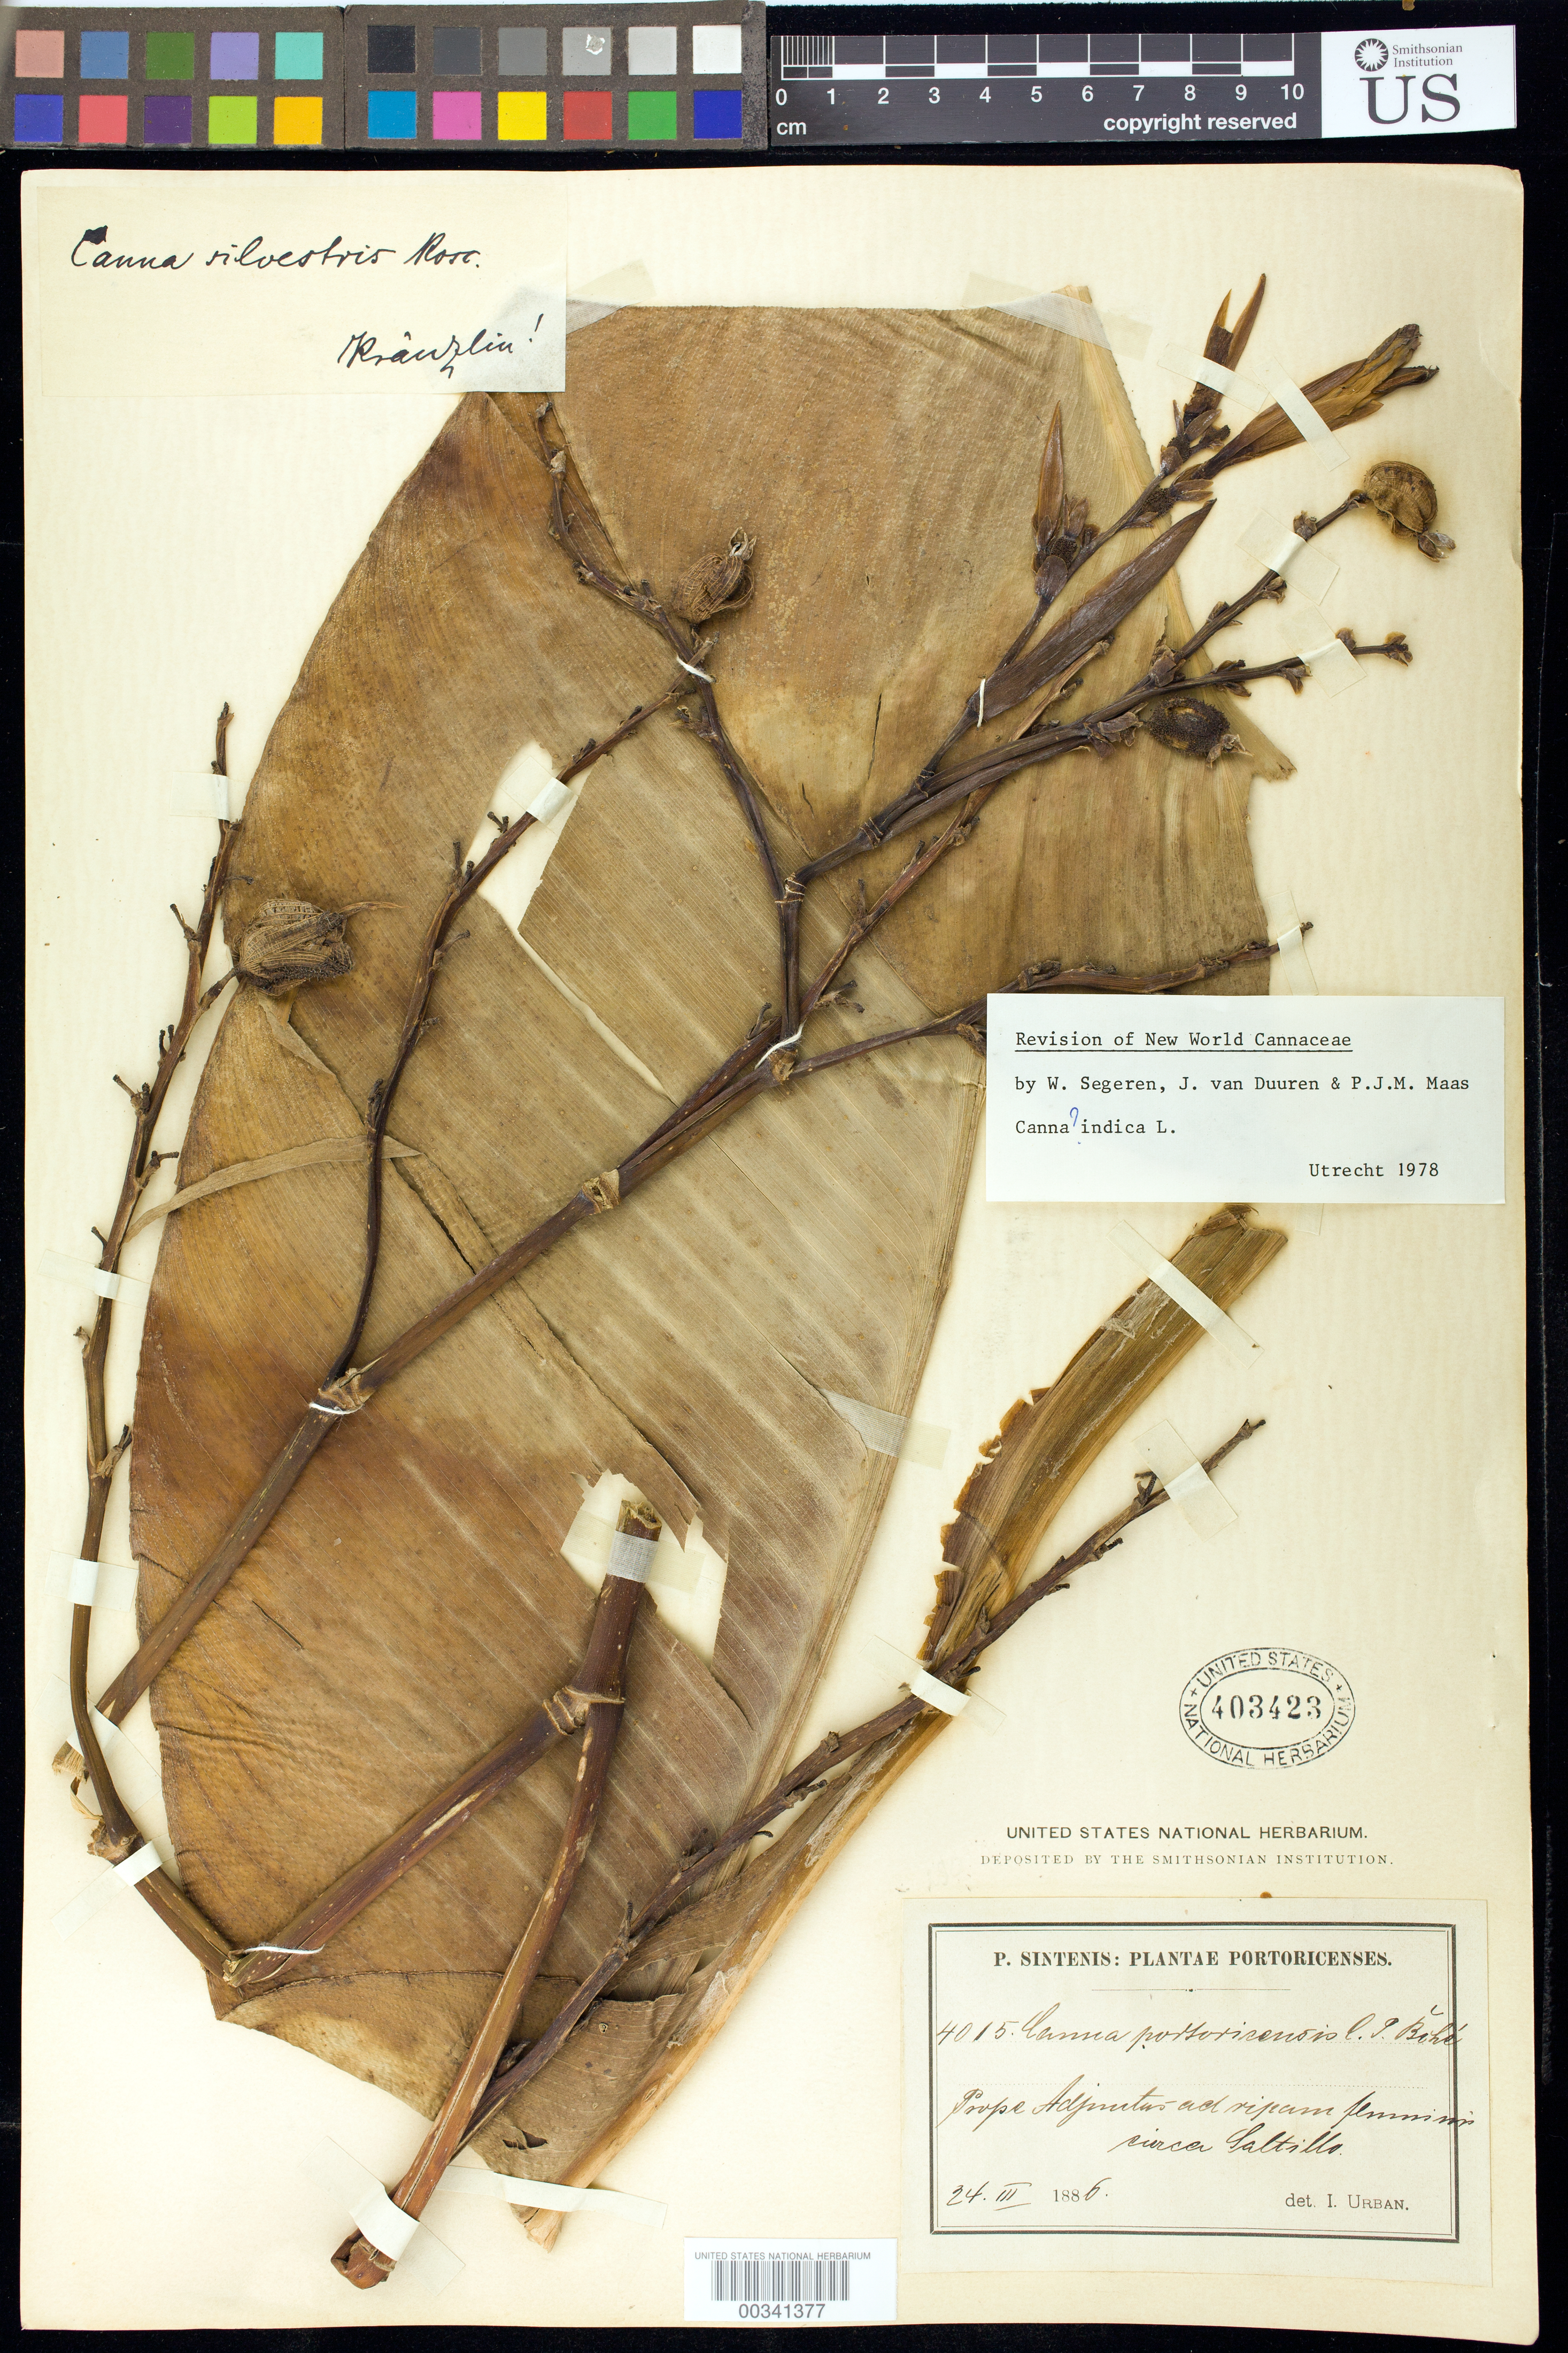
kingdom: Plantae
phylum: Tracheophyta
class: Liliopsida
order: Zingiberales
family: Cannaceae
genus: Canna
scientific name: Canna indica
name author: L.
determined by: Segeren, W.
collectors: P. Sintenis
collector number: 4015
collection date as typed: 24 Mar 1886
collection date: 1886-03-24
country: Puerto Rico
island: Greater Antilles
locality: Prope adjuntas - ad ripam fluminis circa saltillo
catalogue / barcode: US 403423